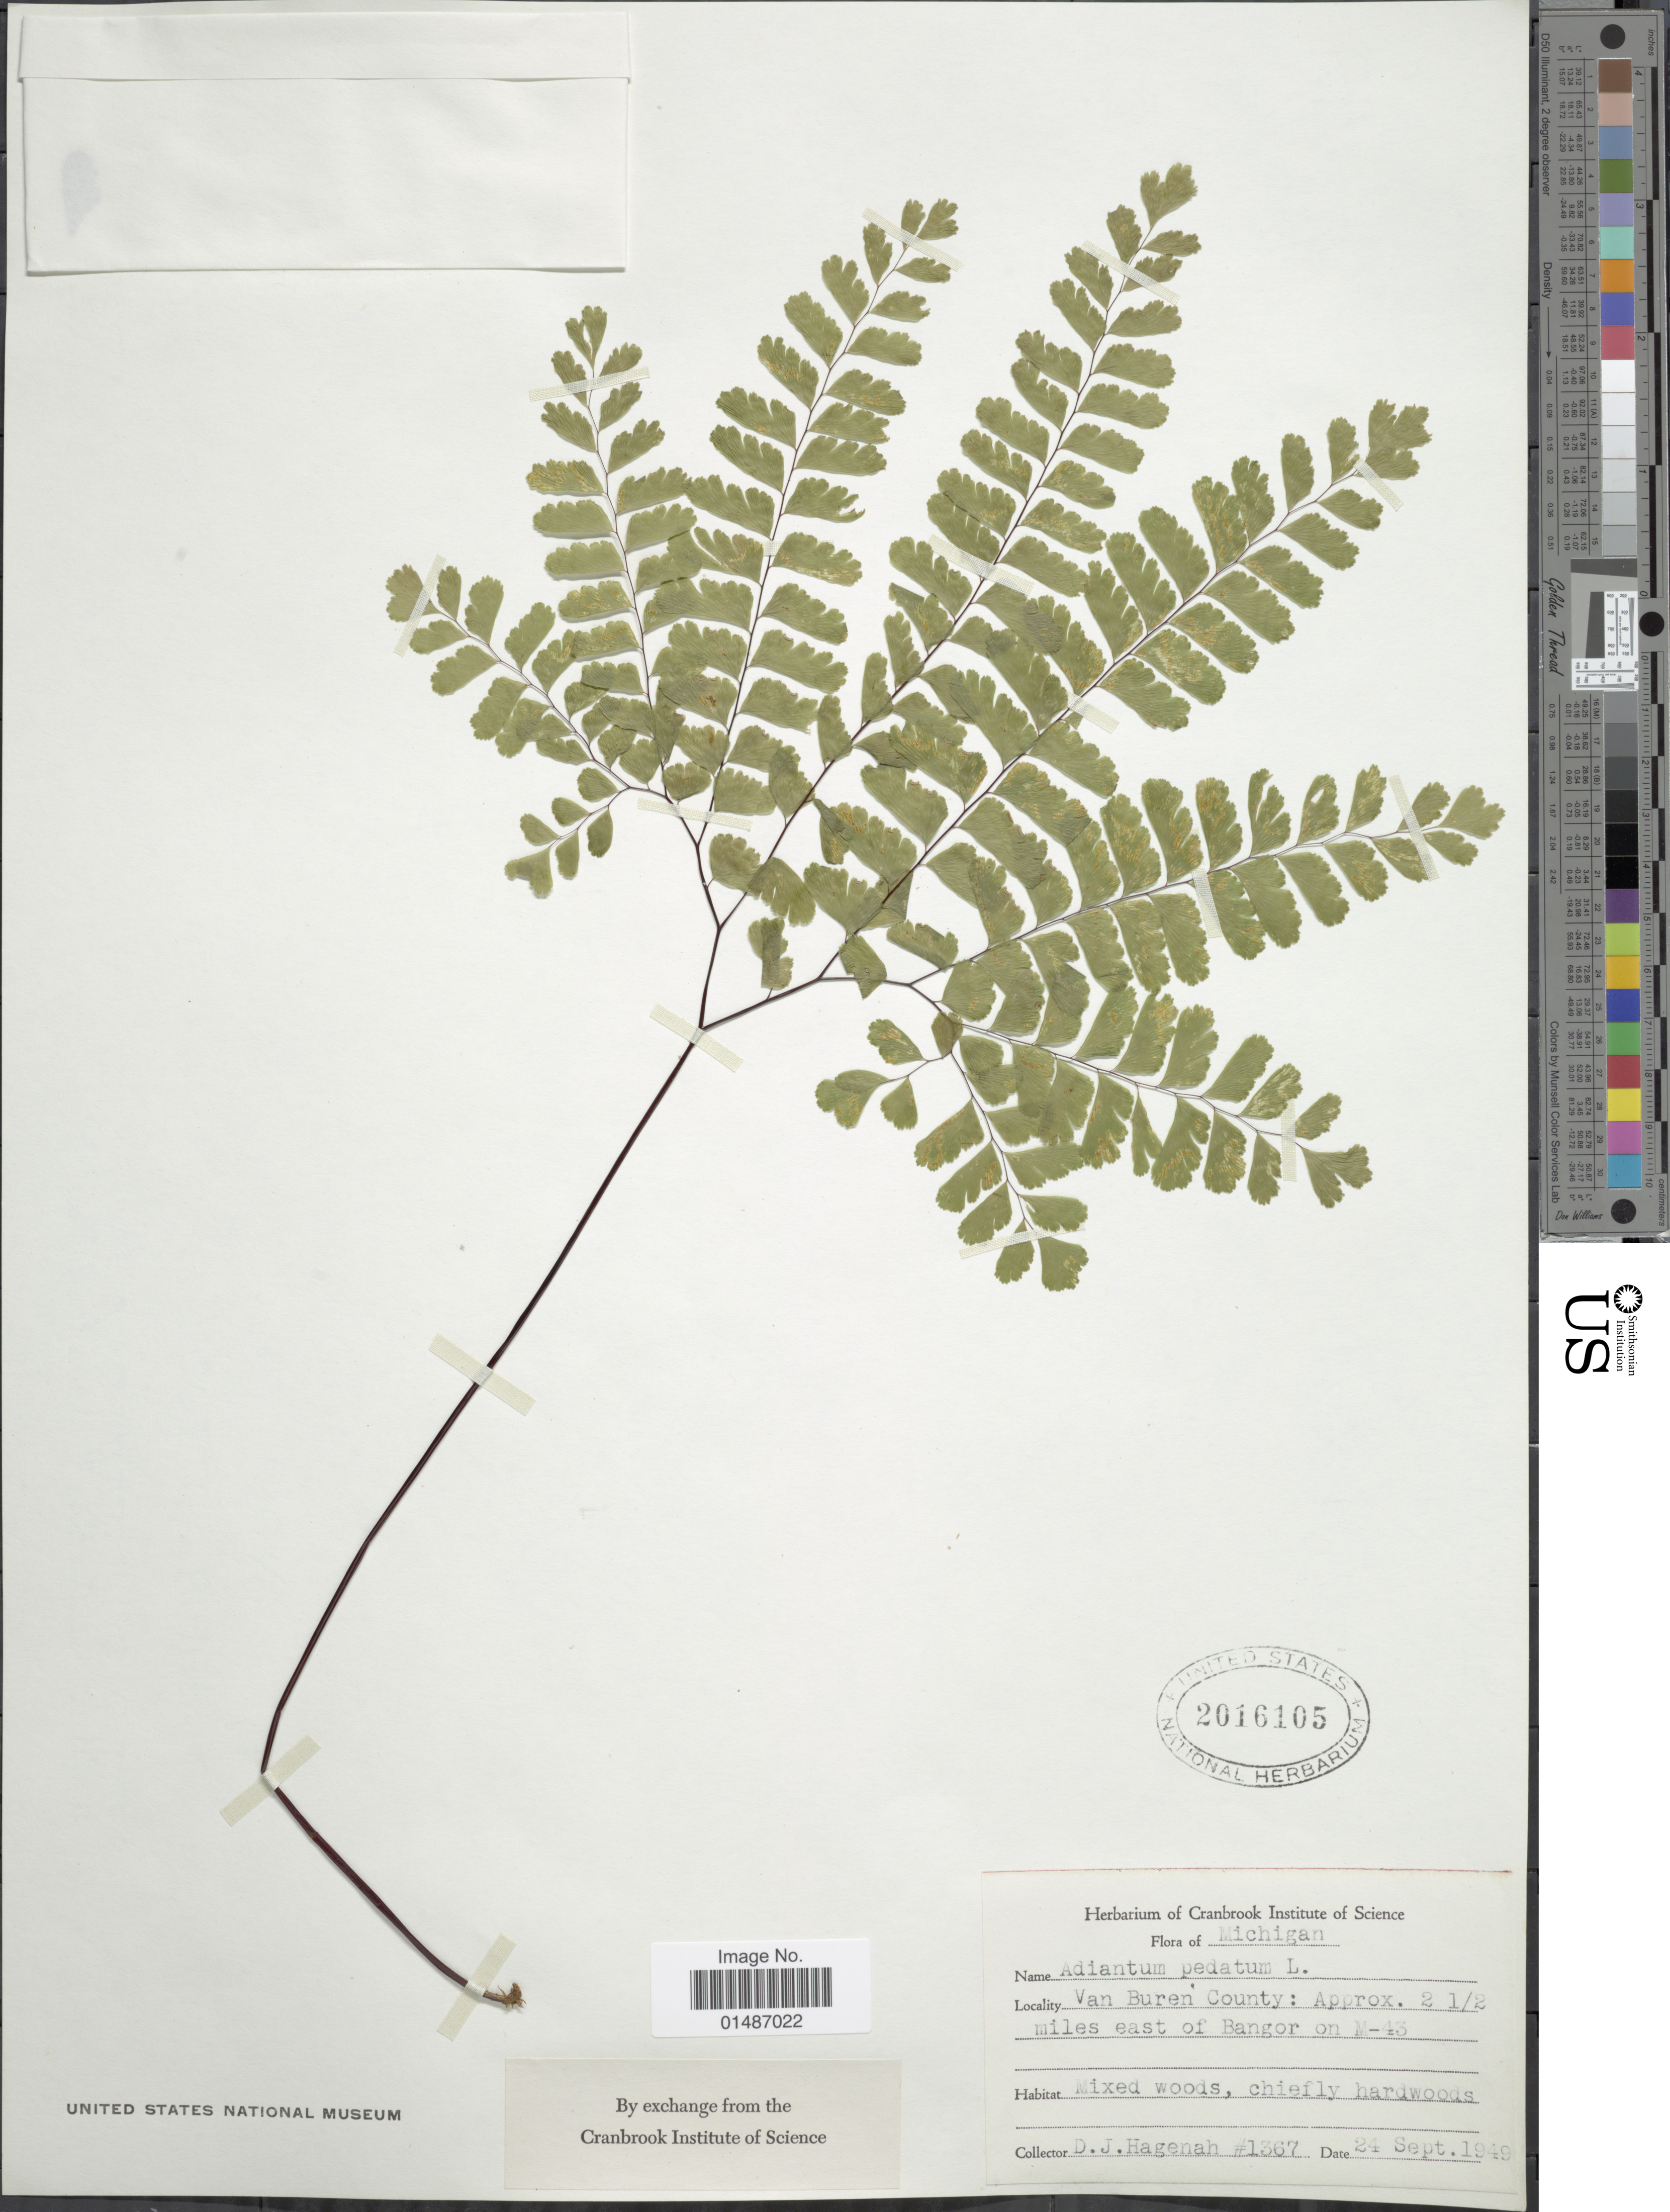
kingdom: Plantae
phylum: Tracheophyta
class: Polypodiopsida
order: Polypodiales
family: Pteridaceae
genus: Adiantum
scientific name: Adiantum pedatum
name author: L.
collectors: D. Hagenah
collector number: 1367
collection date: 1949-09-24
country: United States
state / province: Michigan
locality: Van Buren County: Approx. 2 1/2 miles east of Bangor on M-43.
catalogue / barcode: US 2016105